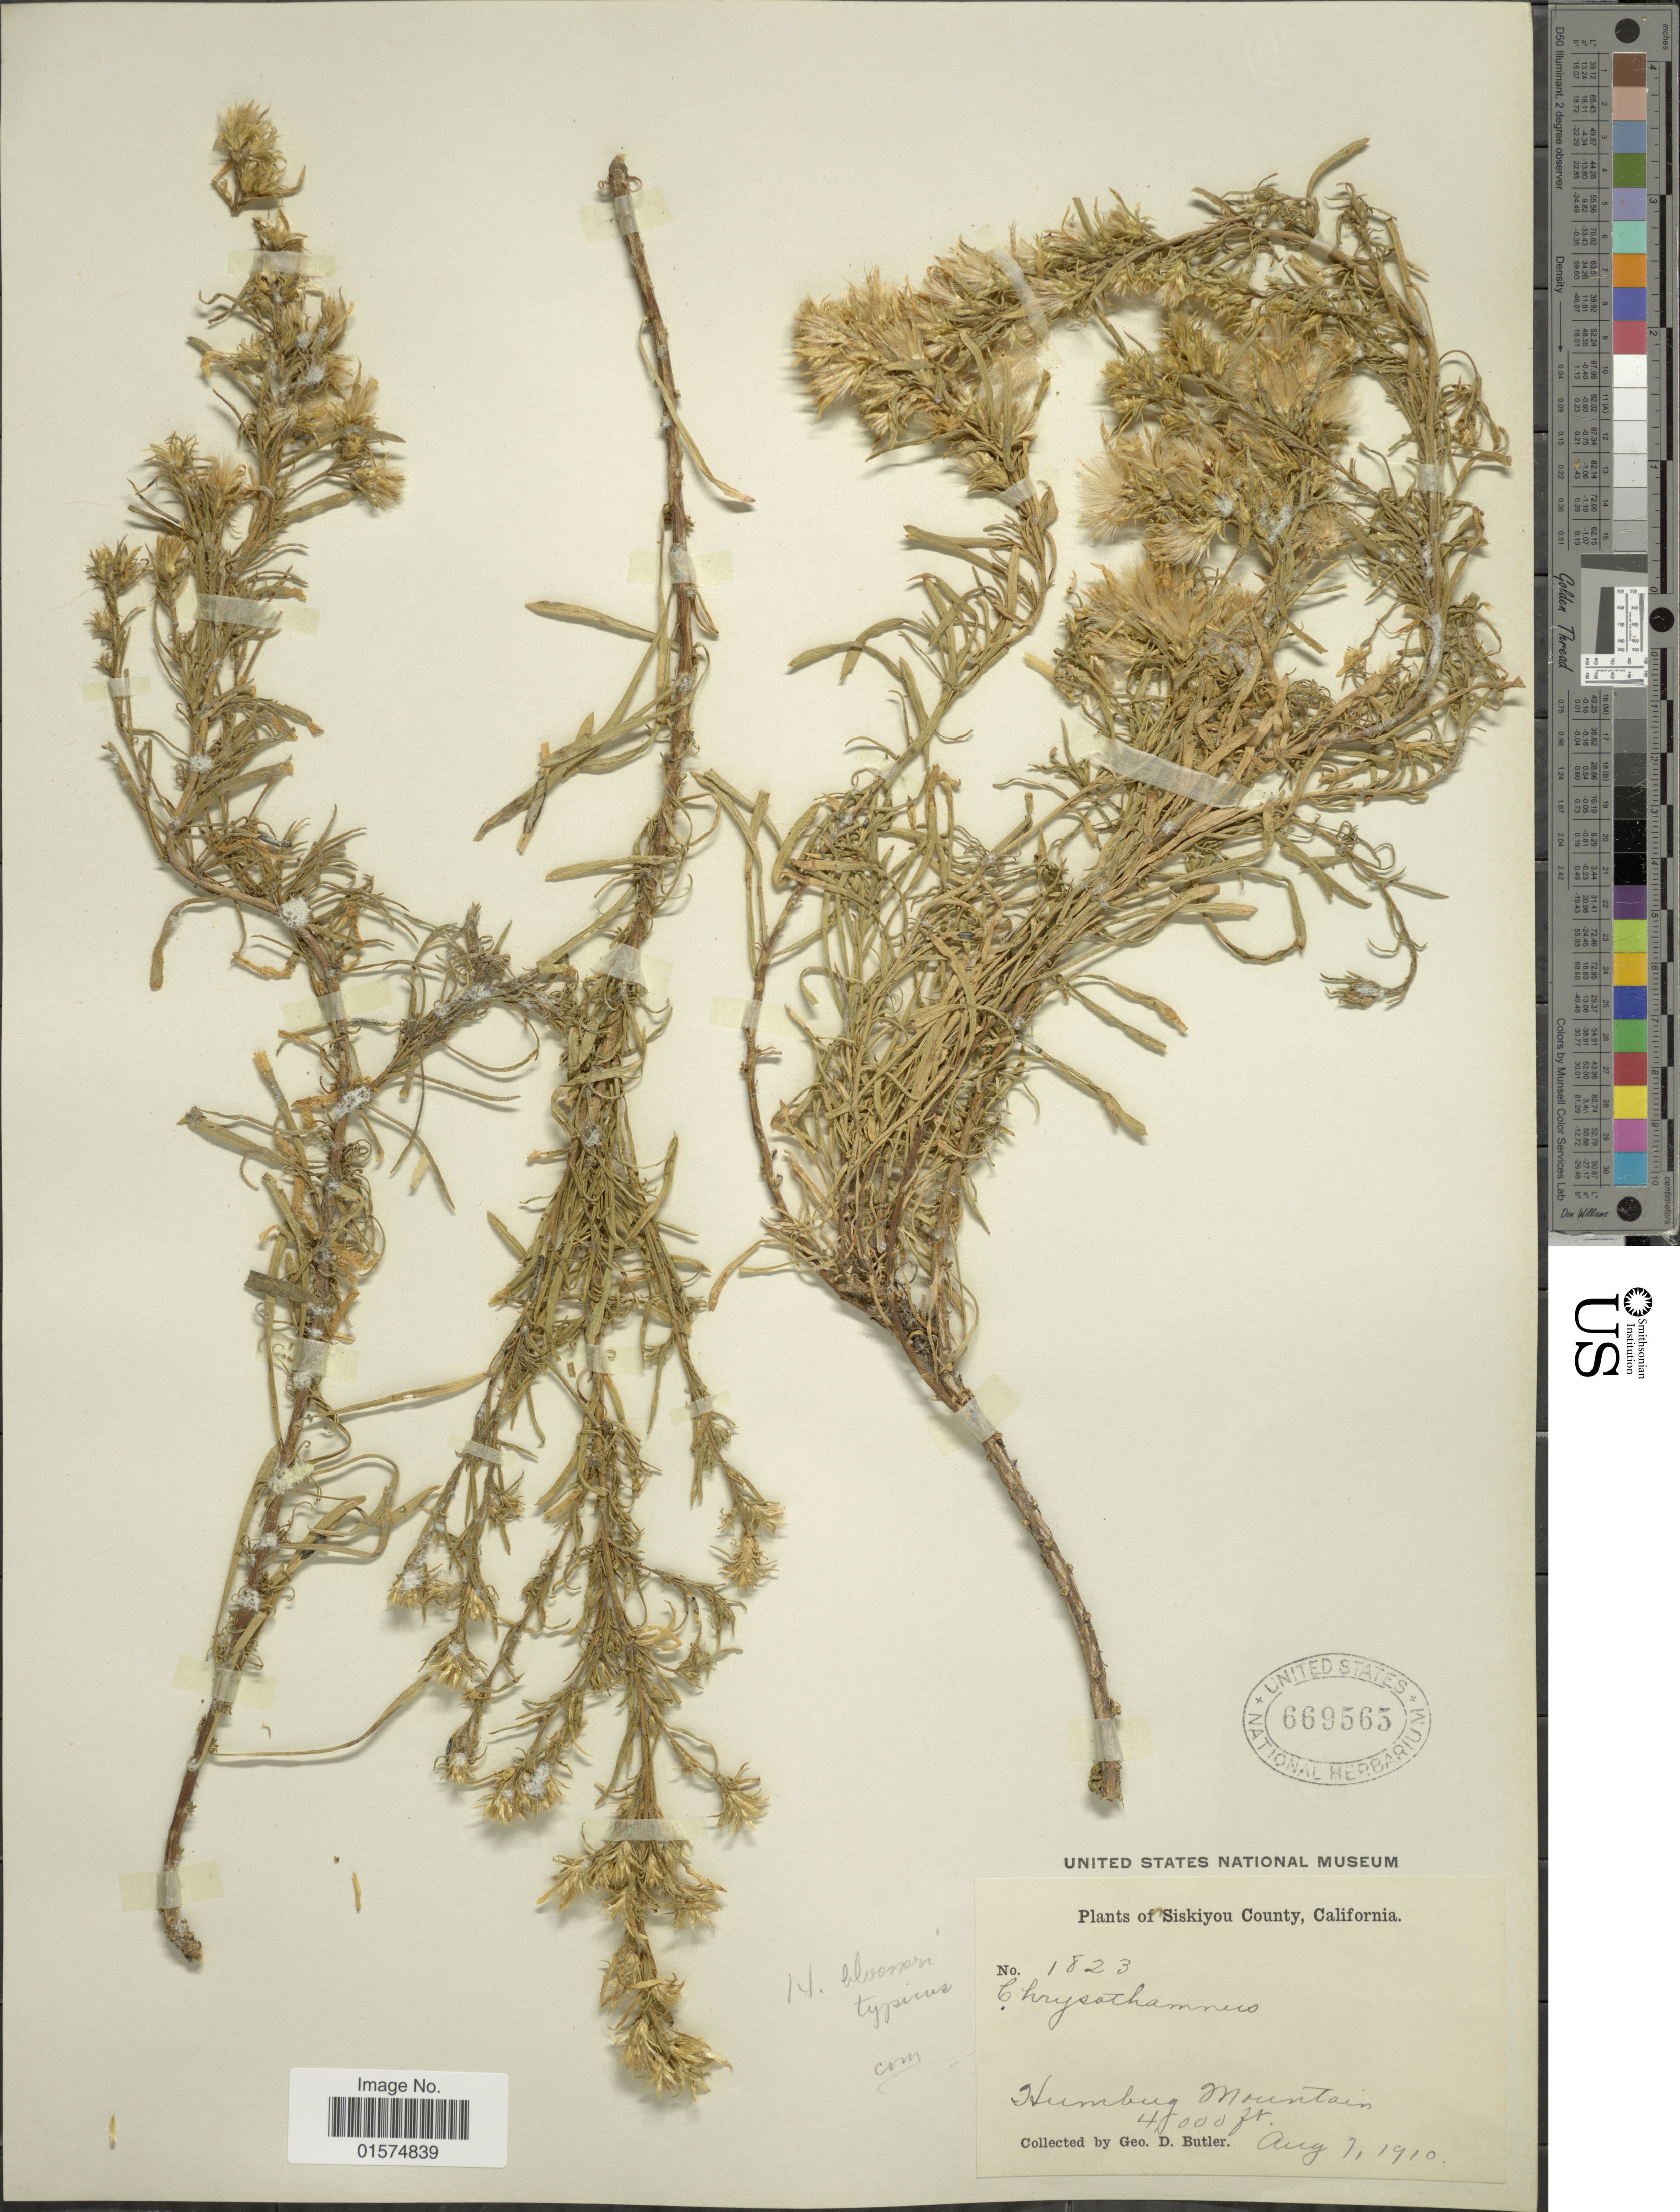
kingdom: Plantae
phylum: Tracheophyta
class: Magnoliopsida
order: Asterales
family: Asteraceae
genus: Ericameria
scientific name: Ericameria bloomeri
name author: (A. Gray) J.F. Macbr.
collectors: G. D. Butler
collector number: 1823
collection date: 1910-08-07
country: United States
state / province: California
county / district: Siskiyou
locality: Siskiyou County. Humberg Mountain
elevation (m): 1219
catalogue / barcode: US 669565